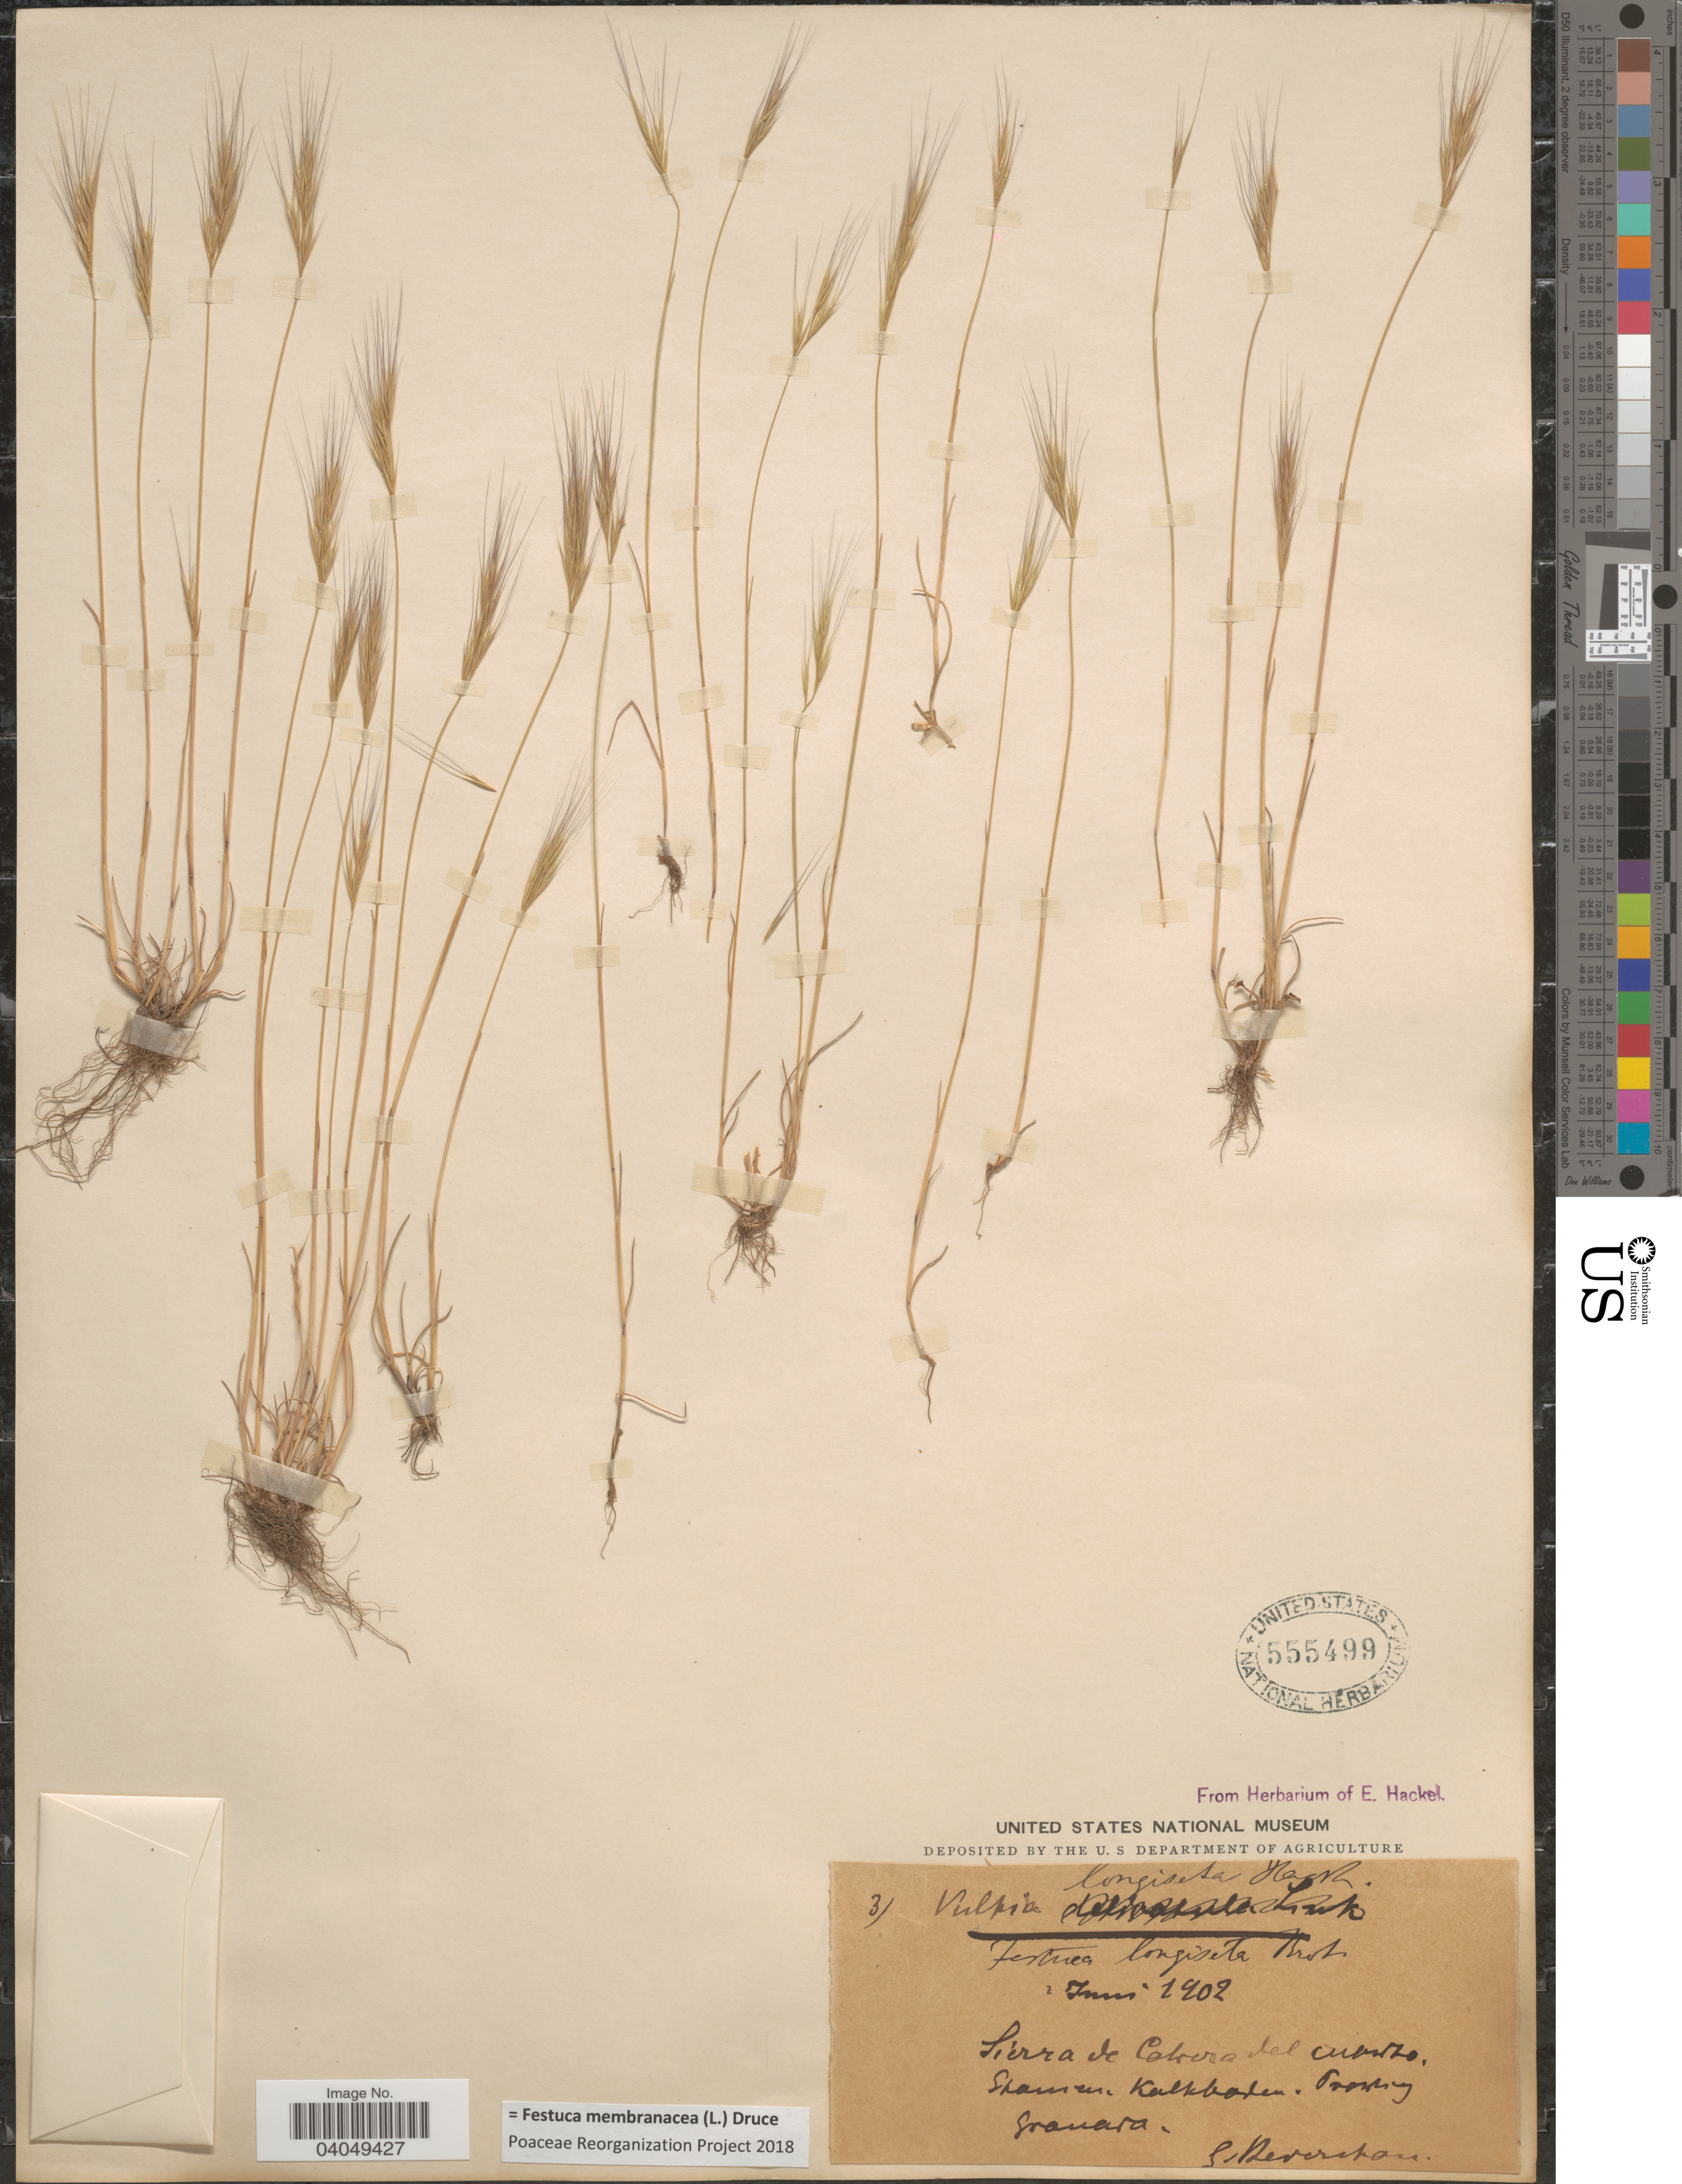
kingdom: Plantae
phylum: Tracheophyta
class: Liliopsida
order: Poales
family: Poaceae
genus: Festuca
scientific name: Festuca membranacea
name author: Kit.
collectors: E. Reverchon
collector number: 3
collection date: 1902-06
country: Spain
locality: Sierra de Cabrera del Cuarto. Spanien. Kalkboden. Provinz Granada.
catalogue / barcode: US 555499